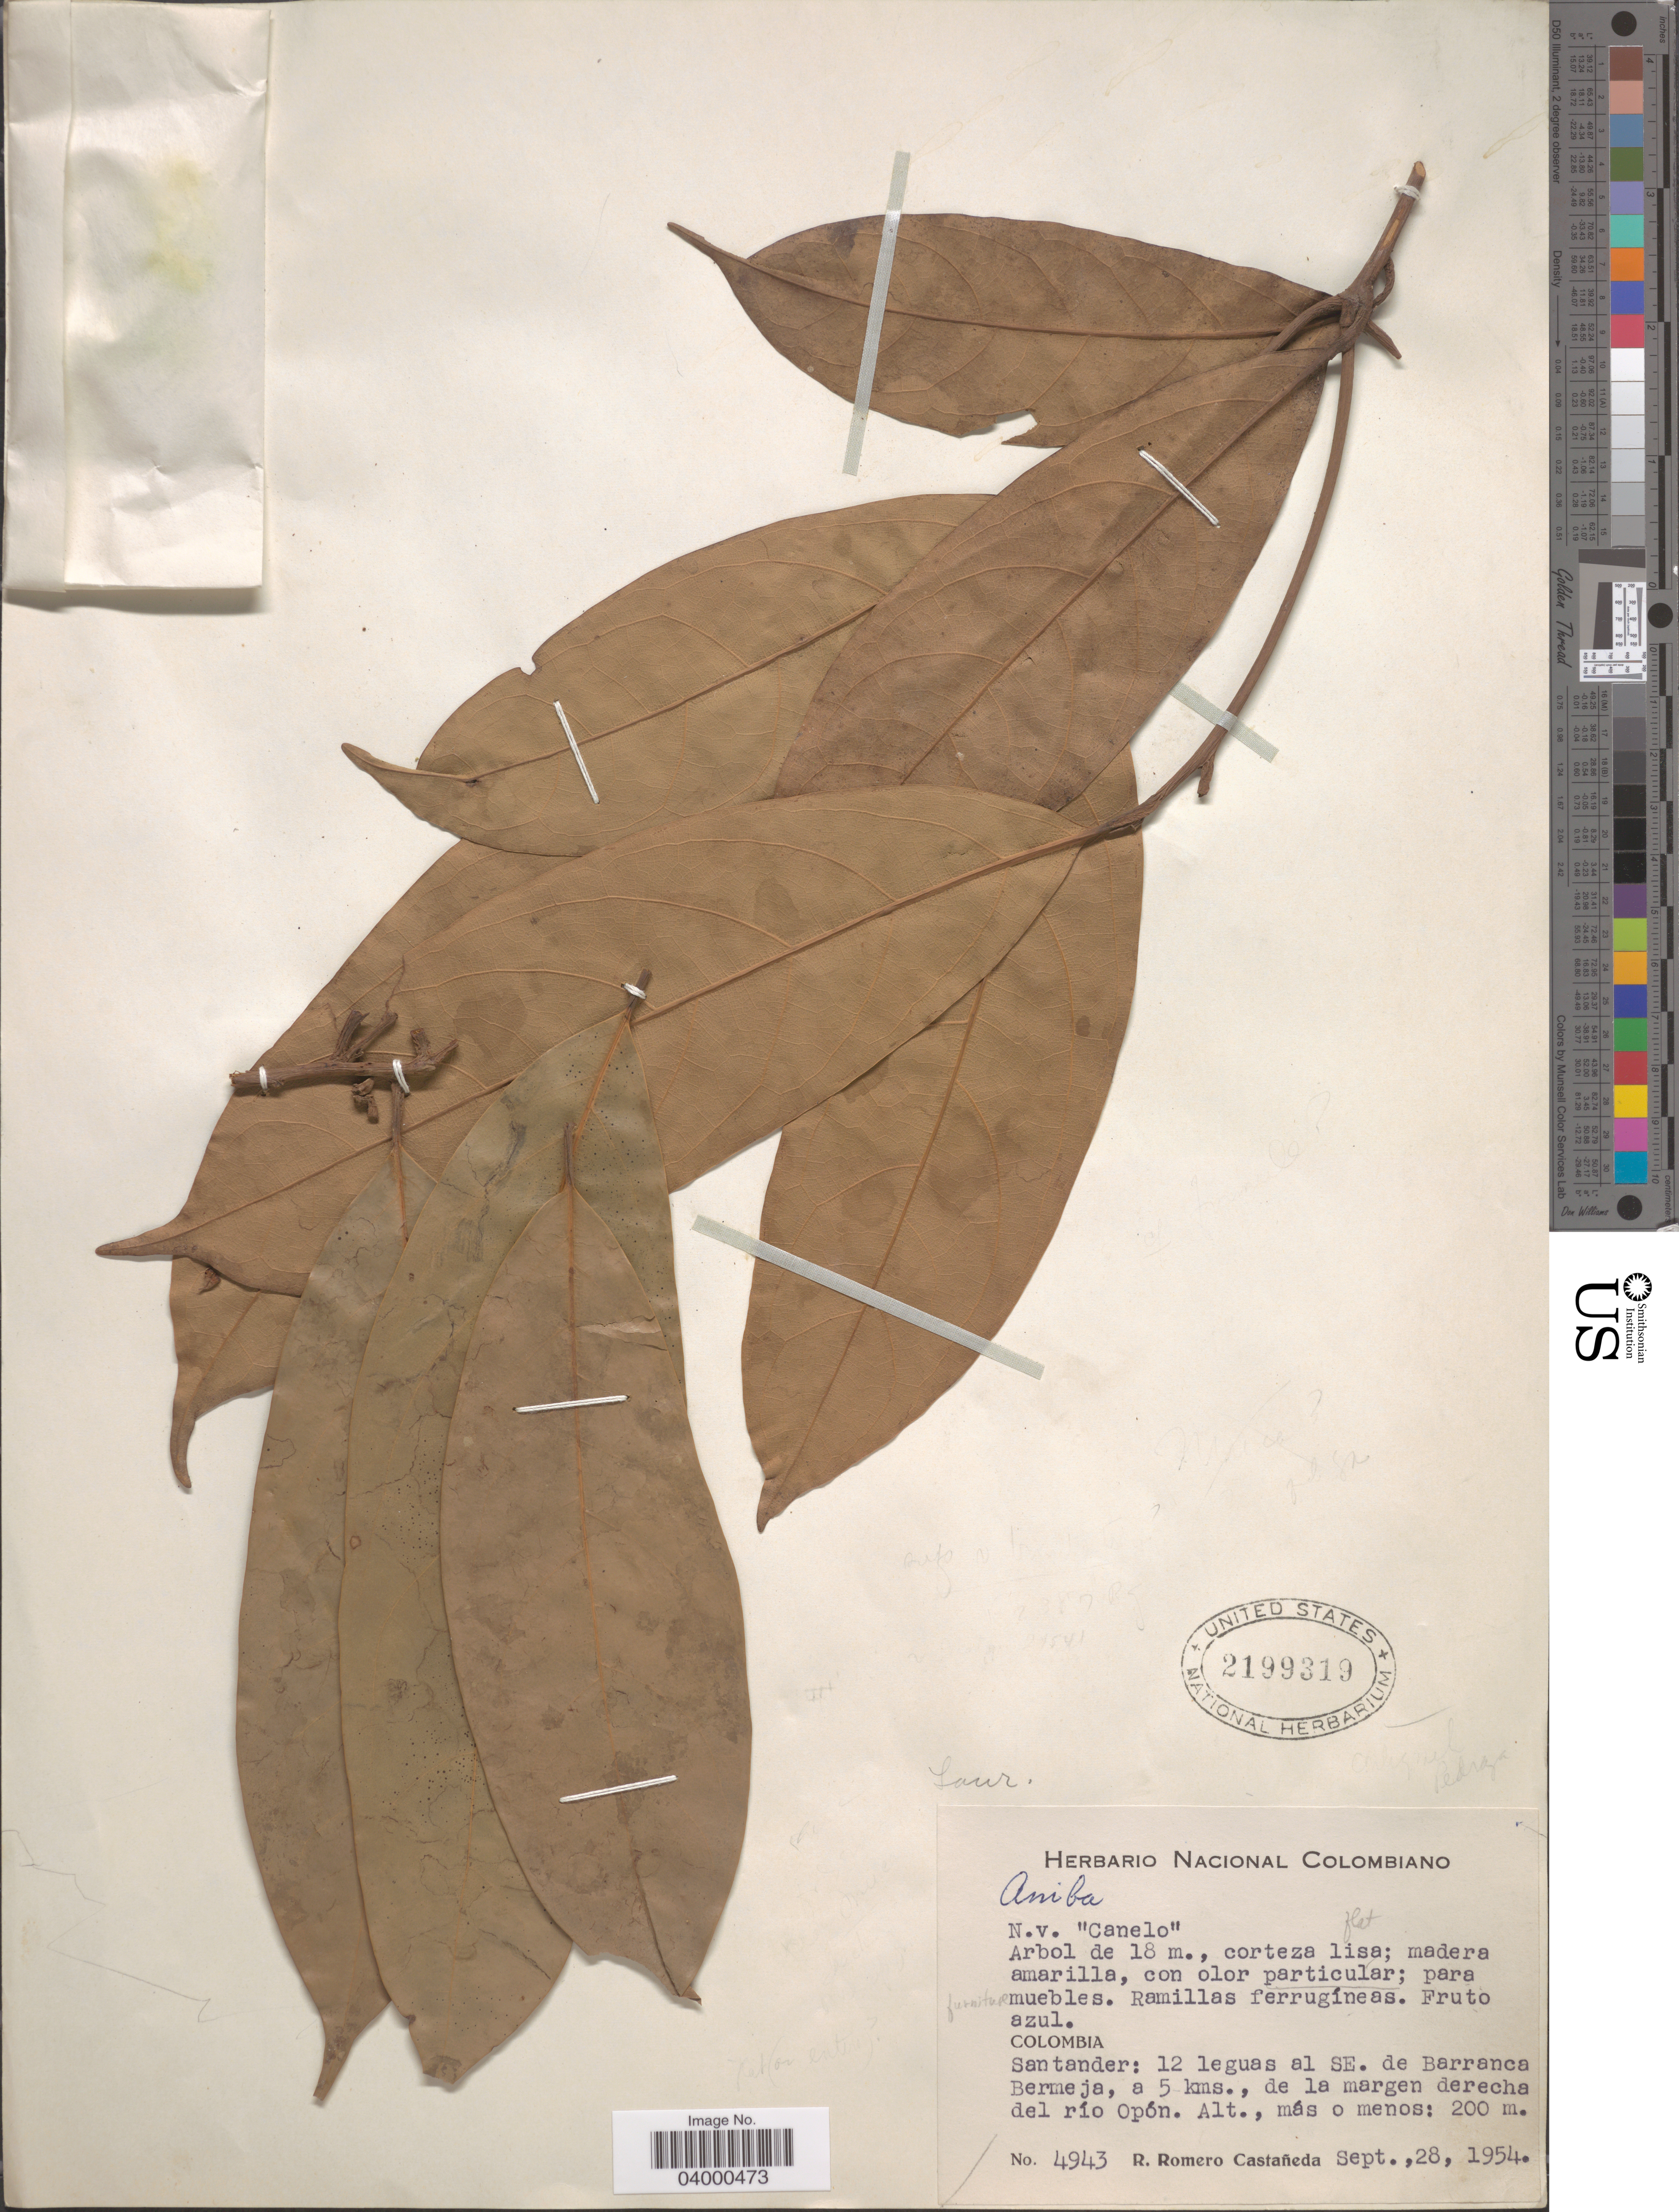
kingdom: Plantae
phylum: Tracheophyta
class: Magnoliopsida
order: Laurales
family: Lauraceae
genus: Aniba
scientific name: Aniba sp.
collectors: R. Romero Castañeda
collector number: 4943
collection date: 1954-09-28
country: Colombia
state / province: Santander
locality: Santander: 12 leguas al SE. de Barranca Bermeja, a 5 kms., de la margen derecha del río Opón.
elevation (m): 200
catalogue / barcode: US 2199319